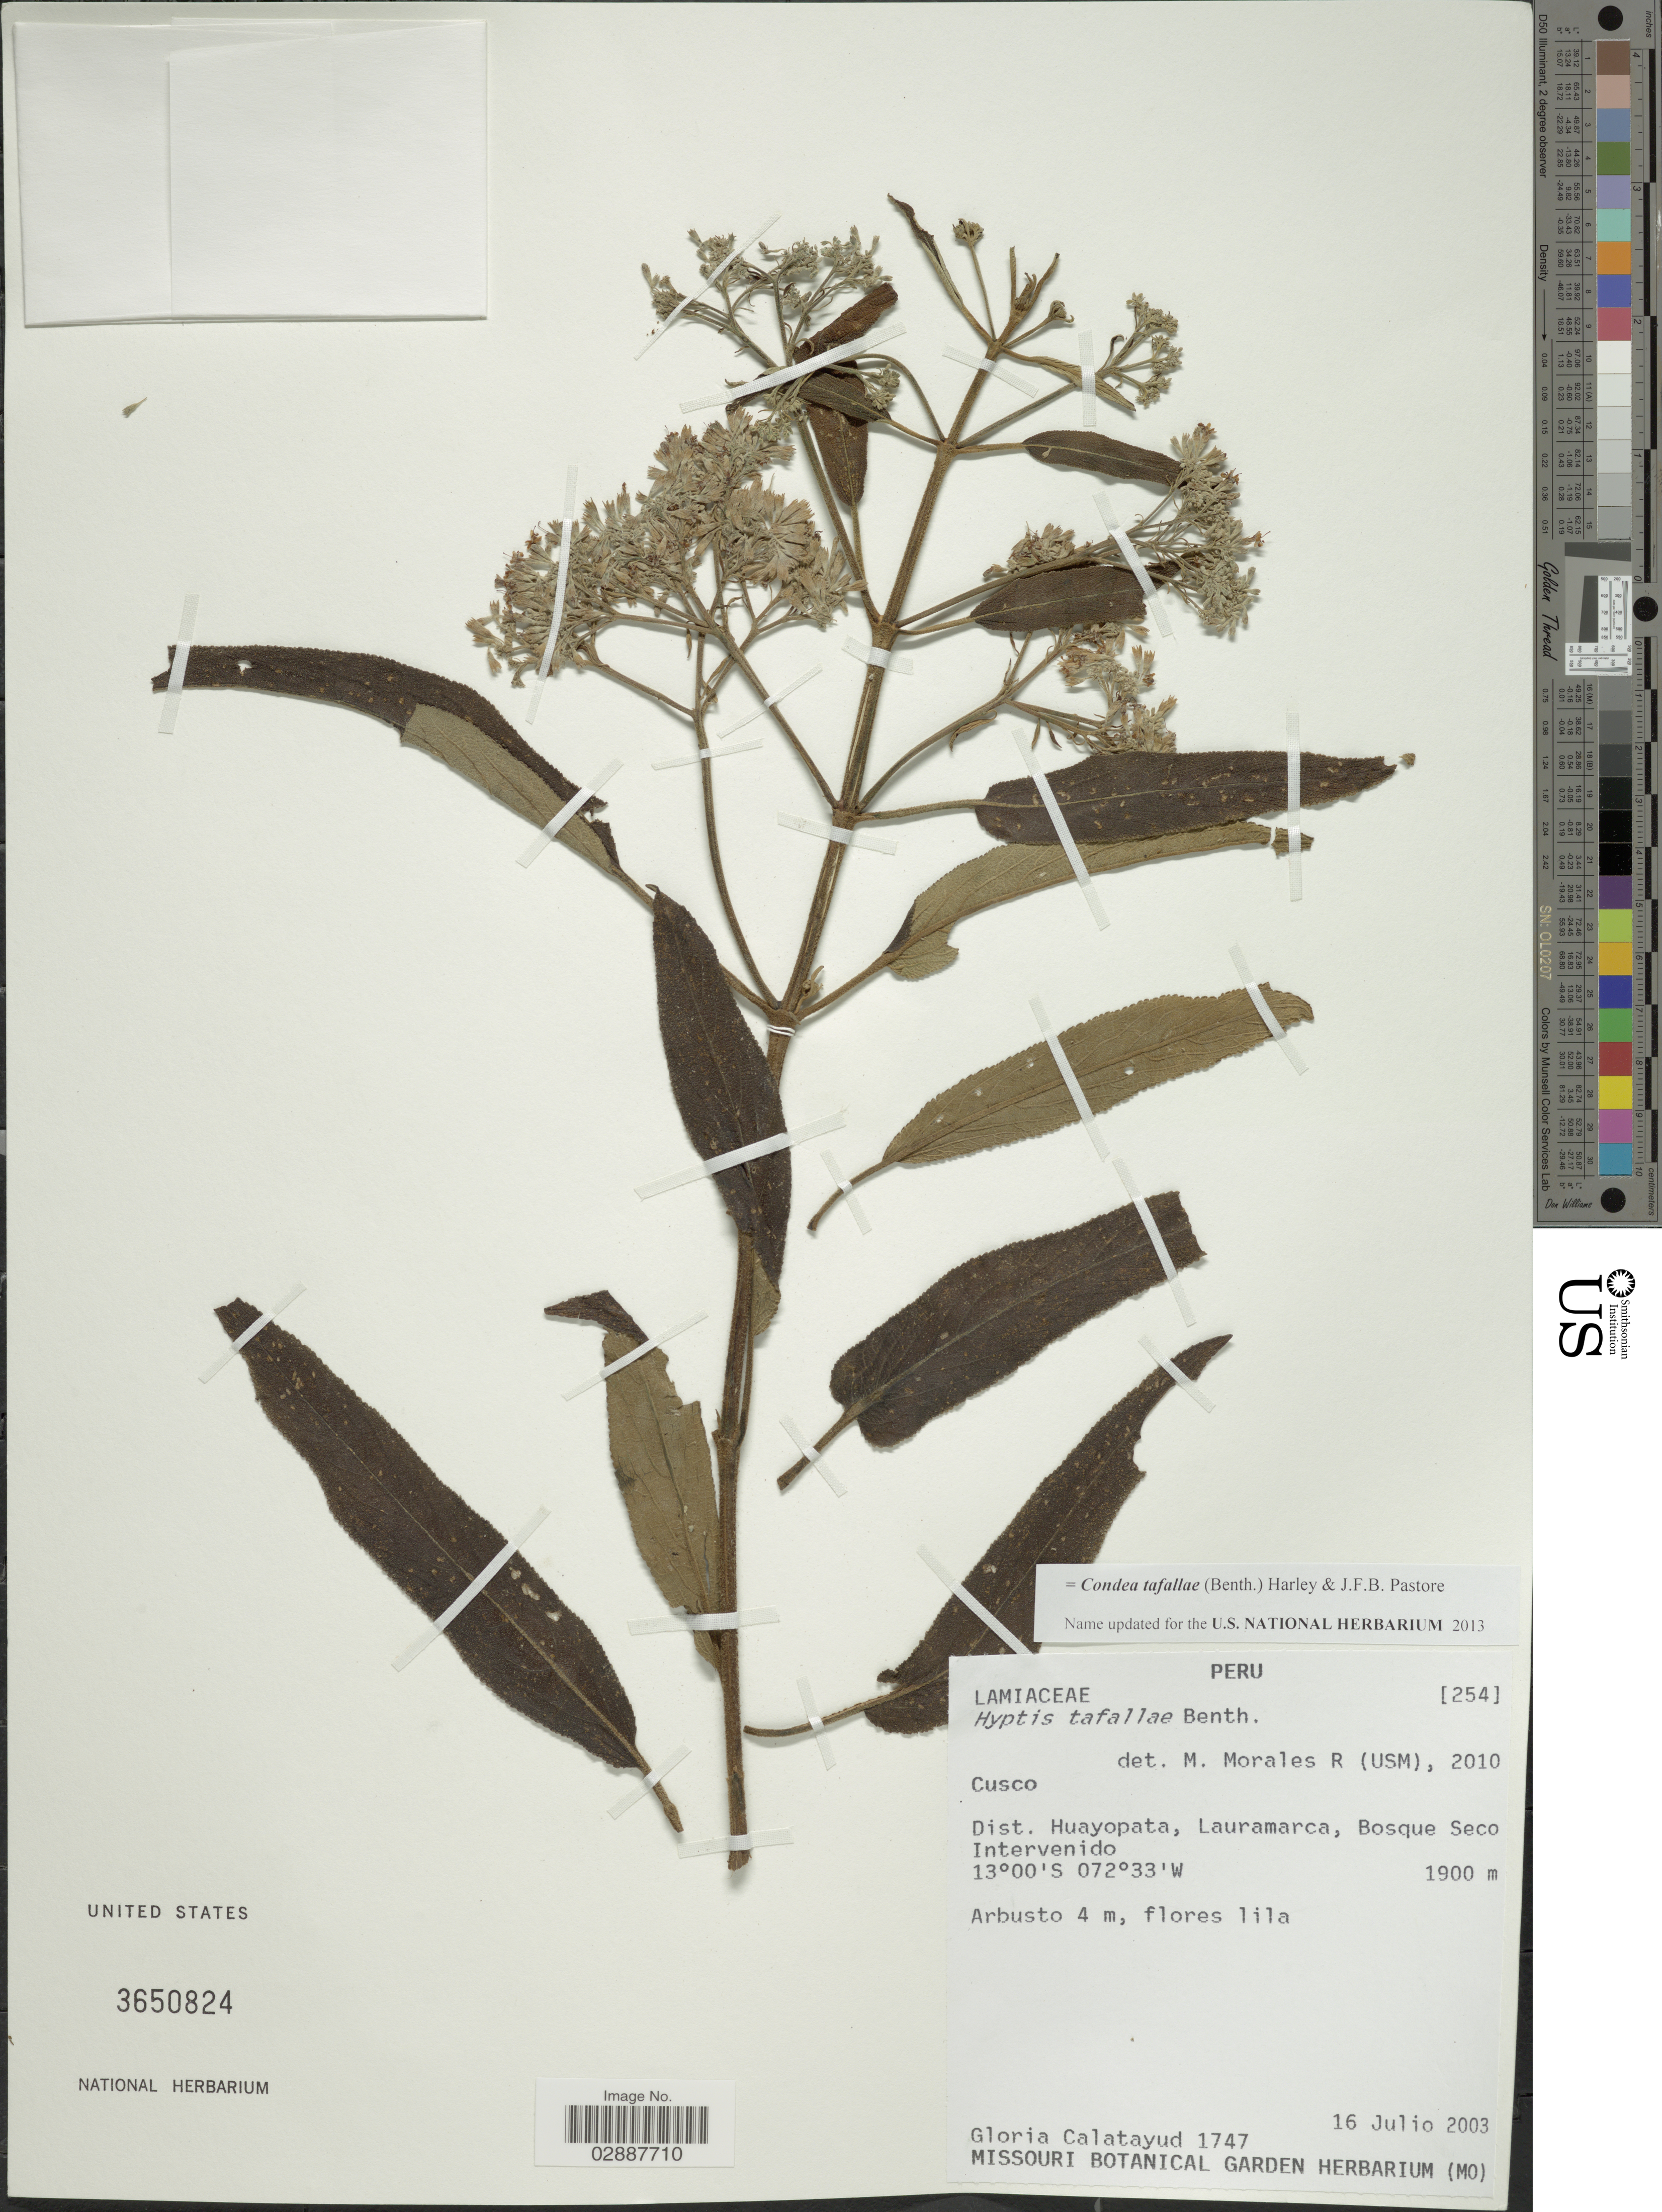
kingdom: Plantae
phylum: Tracheophyta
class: Magnoliopsida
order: Lamiales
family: Lamiaceae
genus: Condea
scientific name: Condea tafallae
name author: (Benth.) Harley & J.F.B. Pastore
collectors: G. Calatayud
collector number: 1747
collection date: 2003-07-16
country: Peru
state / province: Cusco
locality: Dist. Hauyopata, Lauramarca, Bosque Seco Intervenido.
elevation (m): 1900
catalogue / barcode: US 3650824